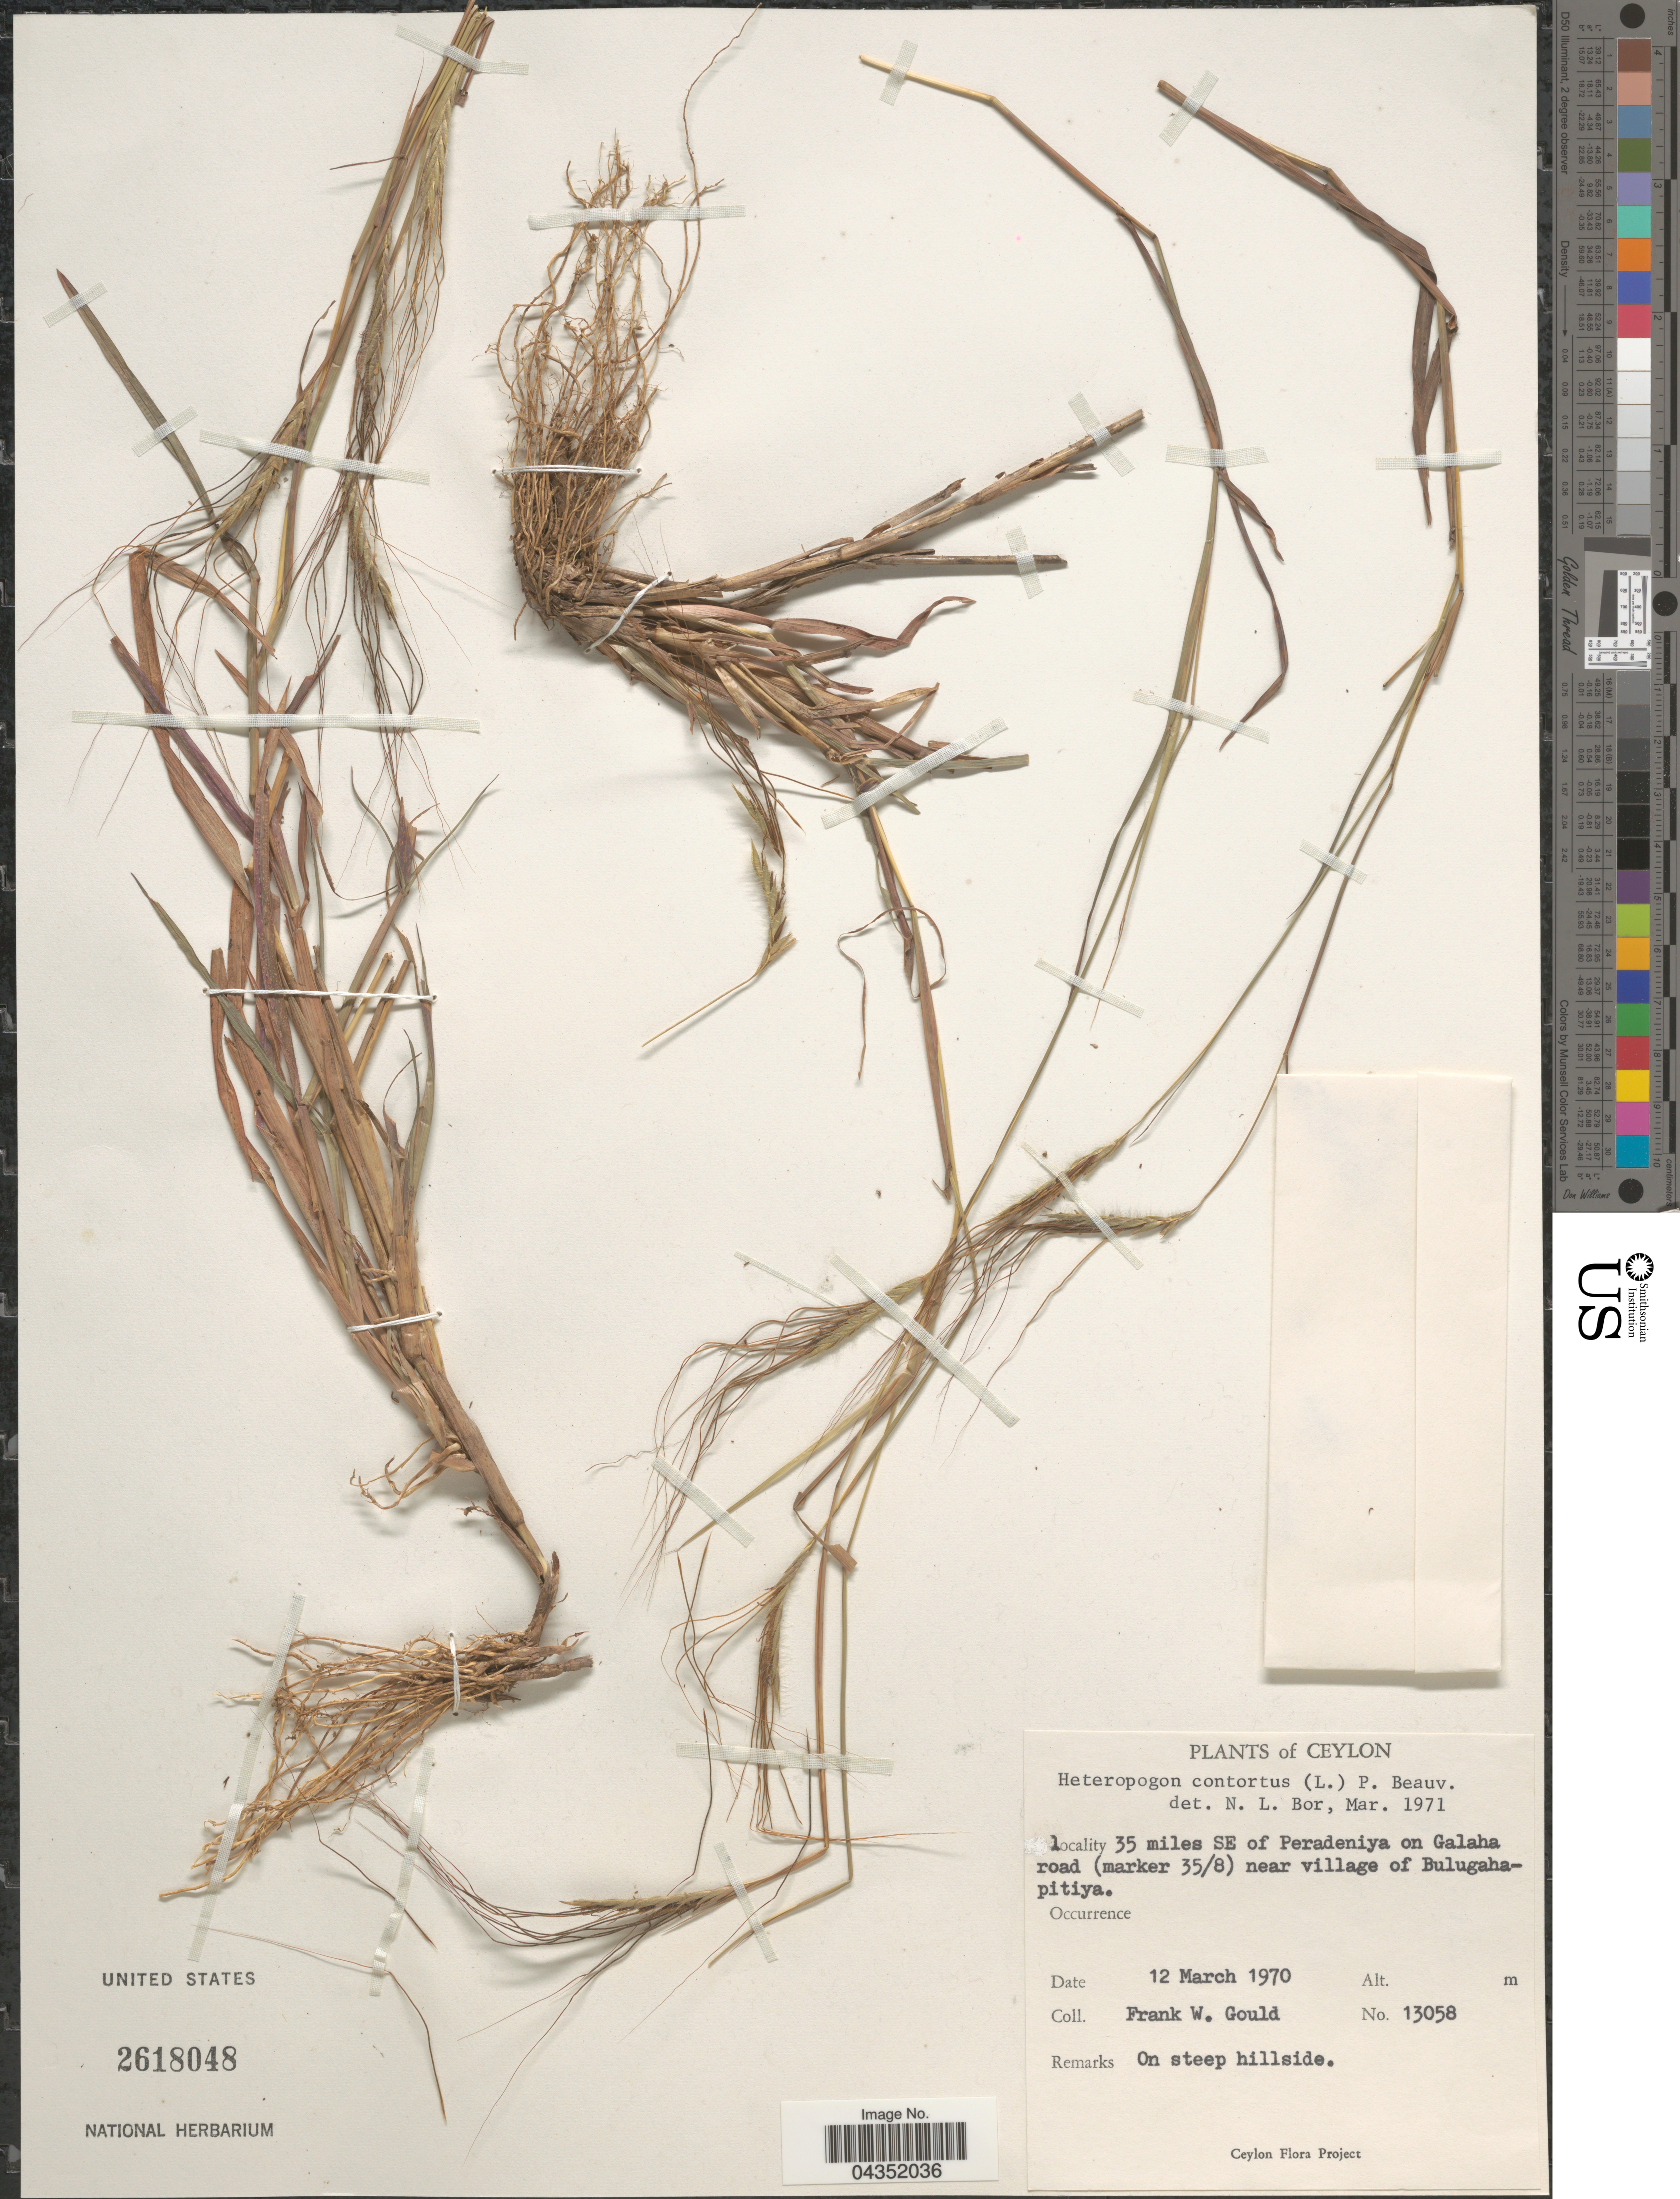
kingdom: Plantae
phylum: Tracheophyta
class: Liliopsida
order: Poales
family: Poaceae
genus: Heteropogon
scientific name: Heteropogon contortus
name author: (L.) P. Beauv. ex Roem. & Schult.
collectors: F. W. Gould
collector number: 13058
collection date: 1970-03-12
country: Sri Lanka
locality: Ceylon. 35 miles SE of Peradeniya on Galaha road (marker 35/8) near village of Bulugahapitiya.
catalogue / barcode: US 2618048